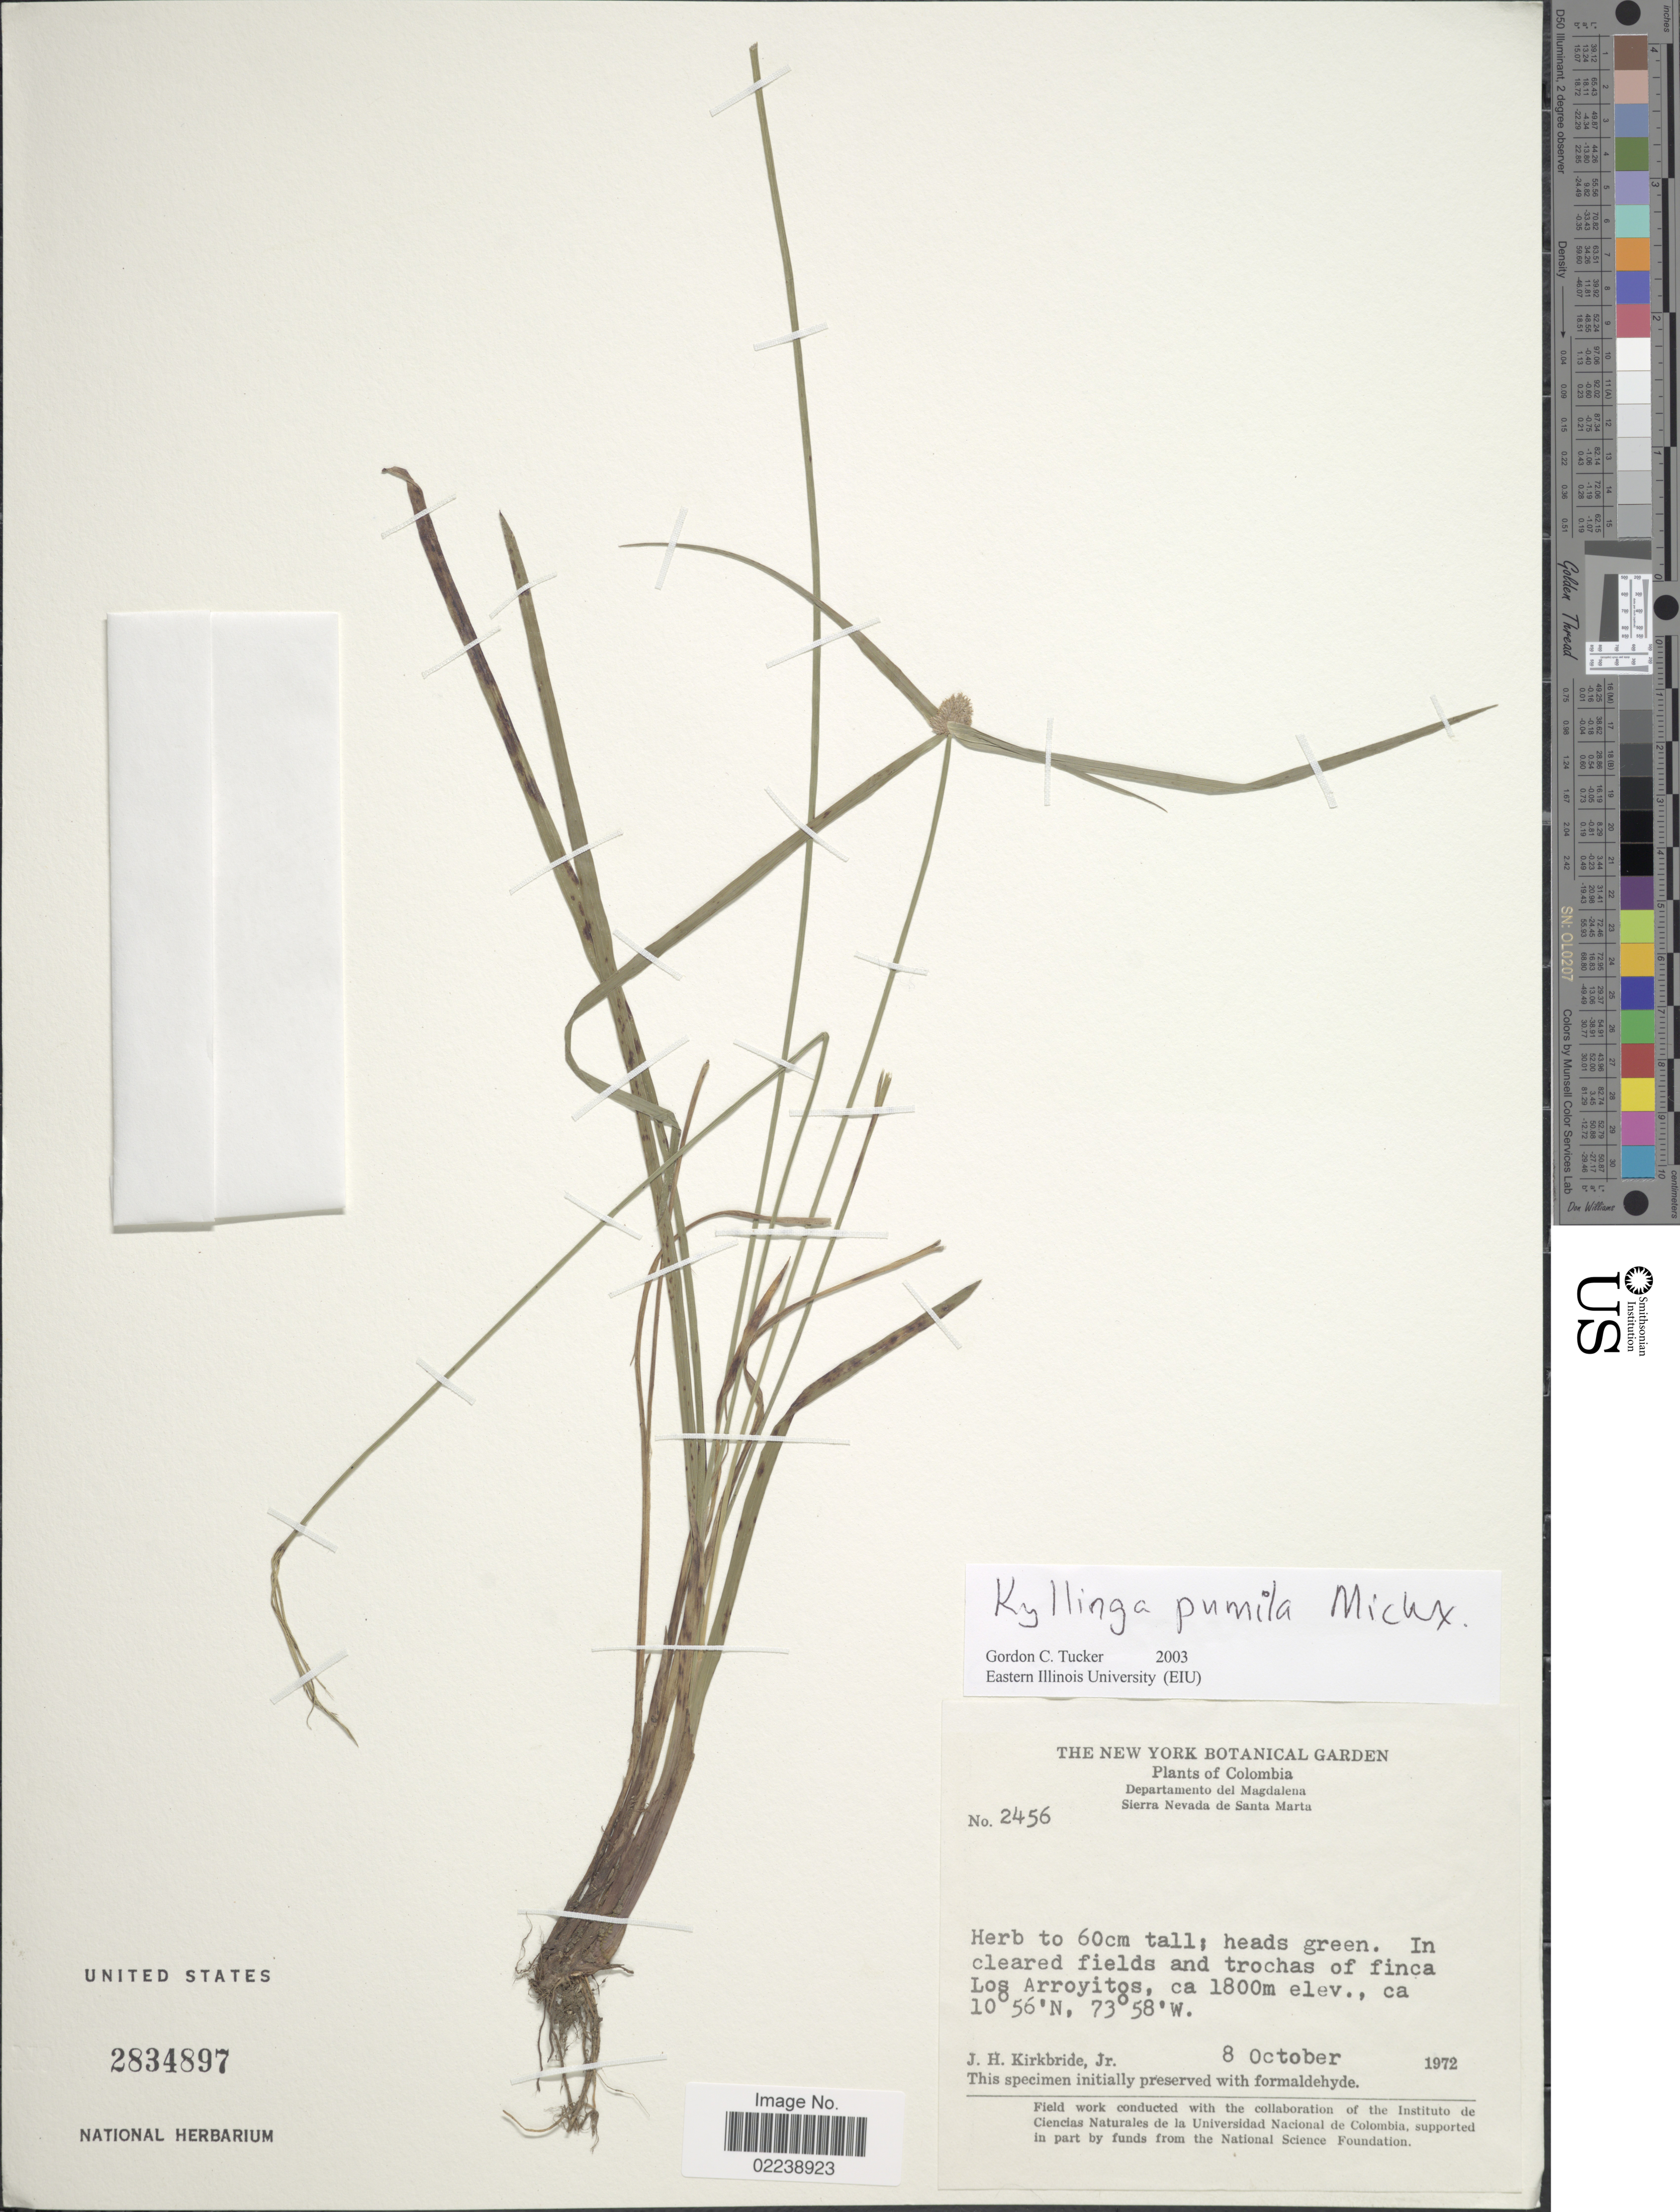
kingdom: Plantae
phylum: Tracheophyta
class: Liliopsida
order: Poales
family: Cyperaceae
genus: Cyperus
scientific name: Cyperus hortensis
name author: (Salzm. ex Steud.) Dorr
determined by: Strong, M. T., (US), Smithsonian Institution - National Museum of Natural History (UNITED STATES)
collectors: J. H. Kirkbride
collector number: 2456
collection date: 1972-10-08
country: Colombia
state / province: Magdalena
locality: Sierra Nevada de Santa Marta, Los Arroyitos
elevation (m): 1800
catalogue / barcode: US 2834897